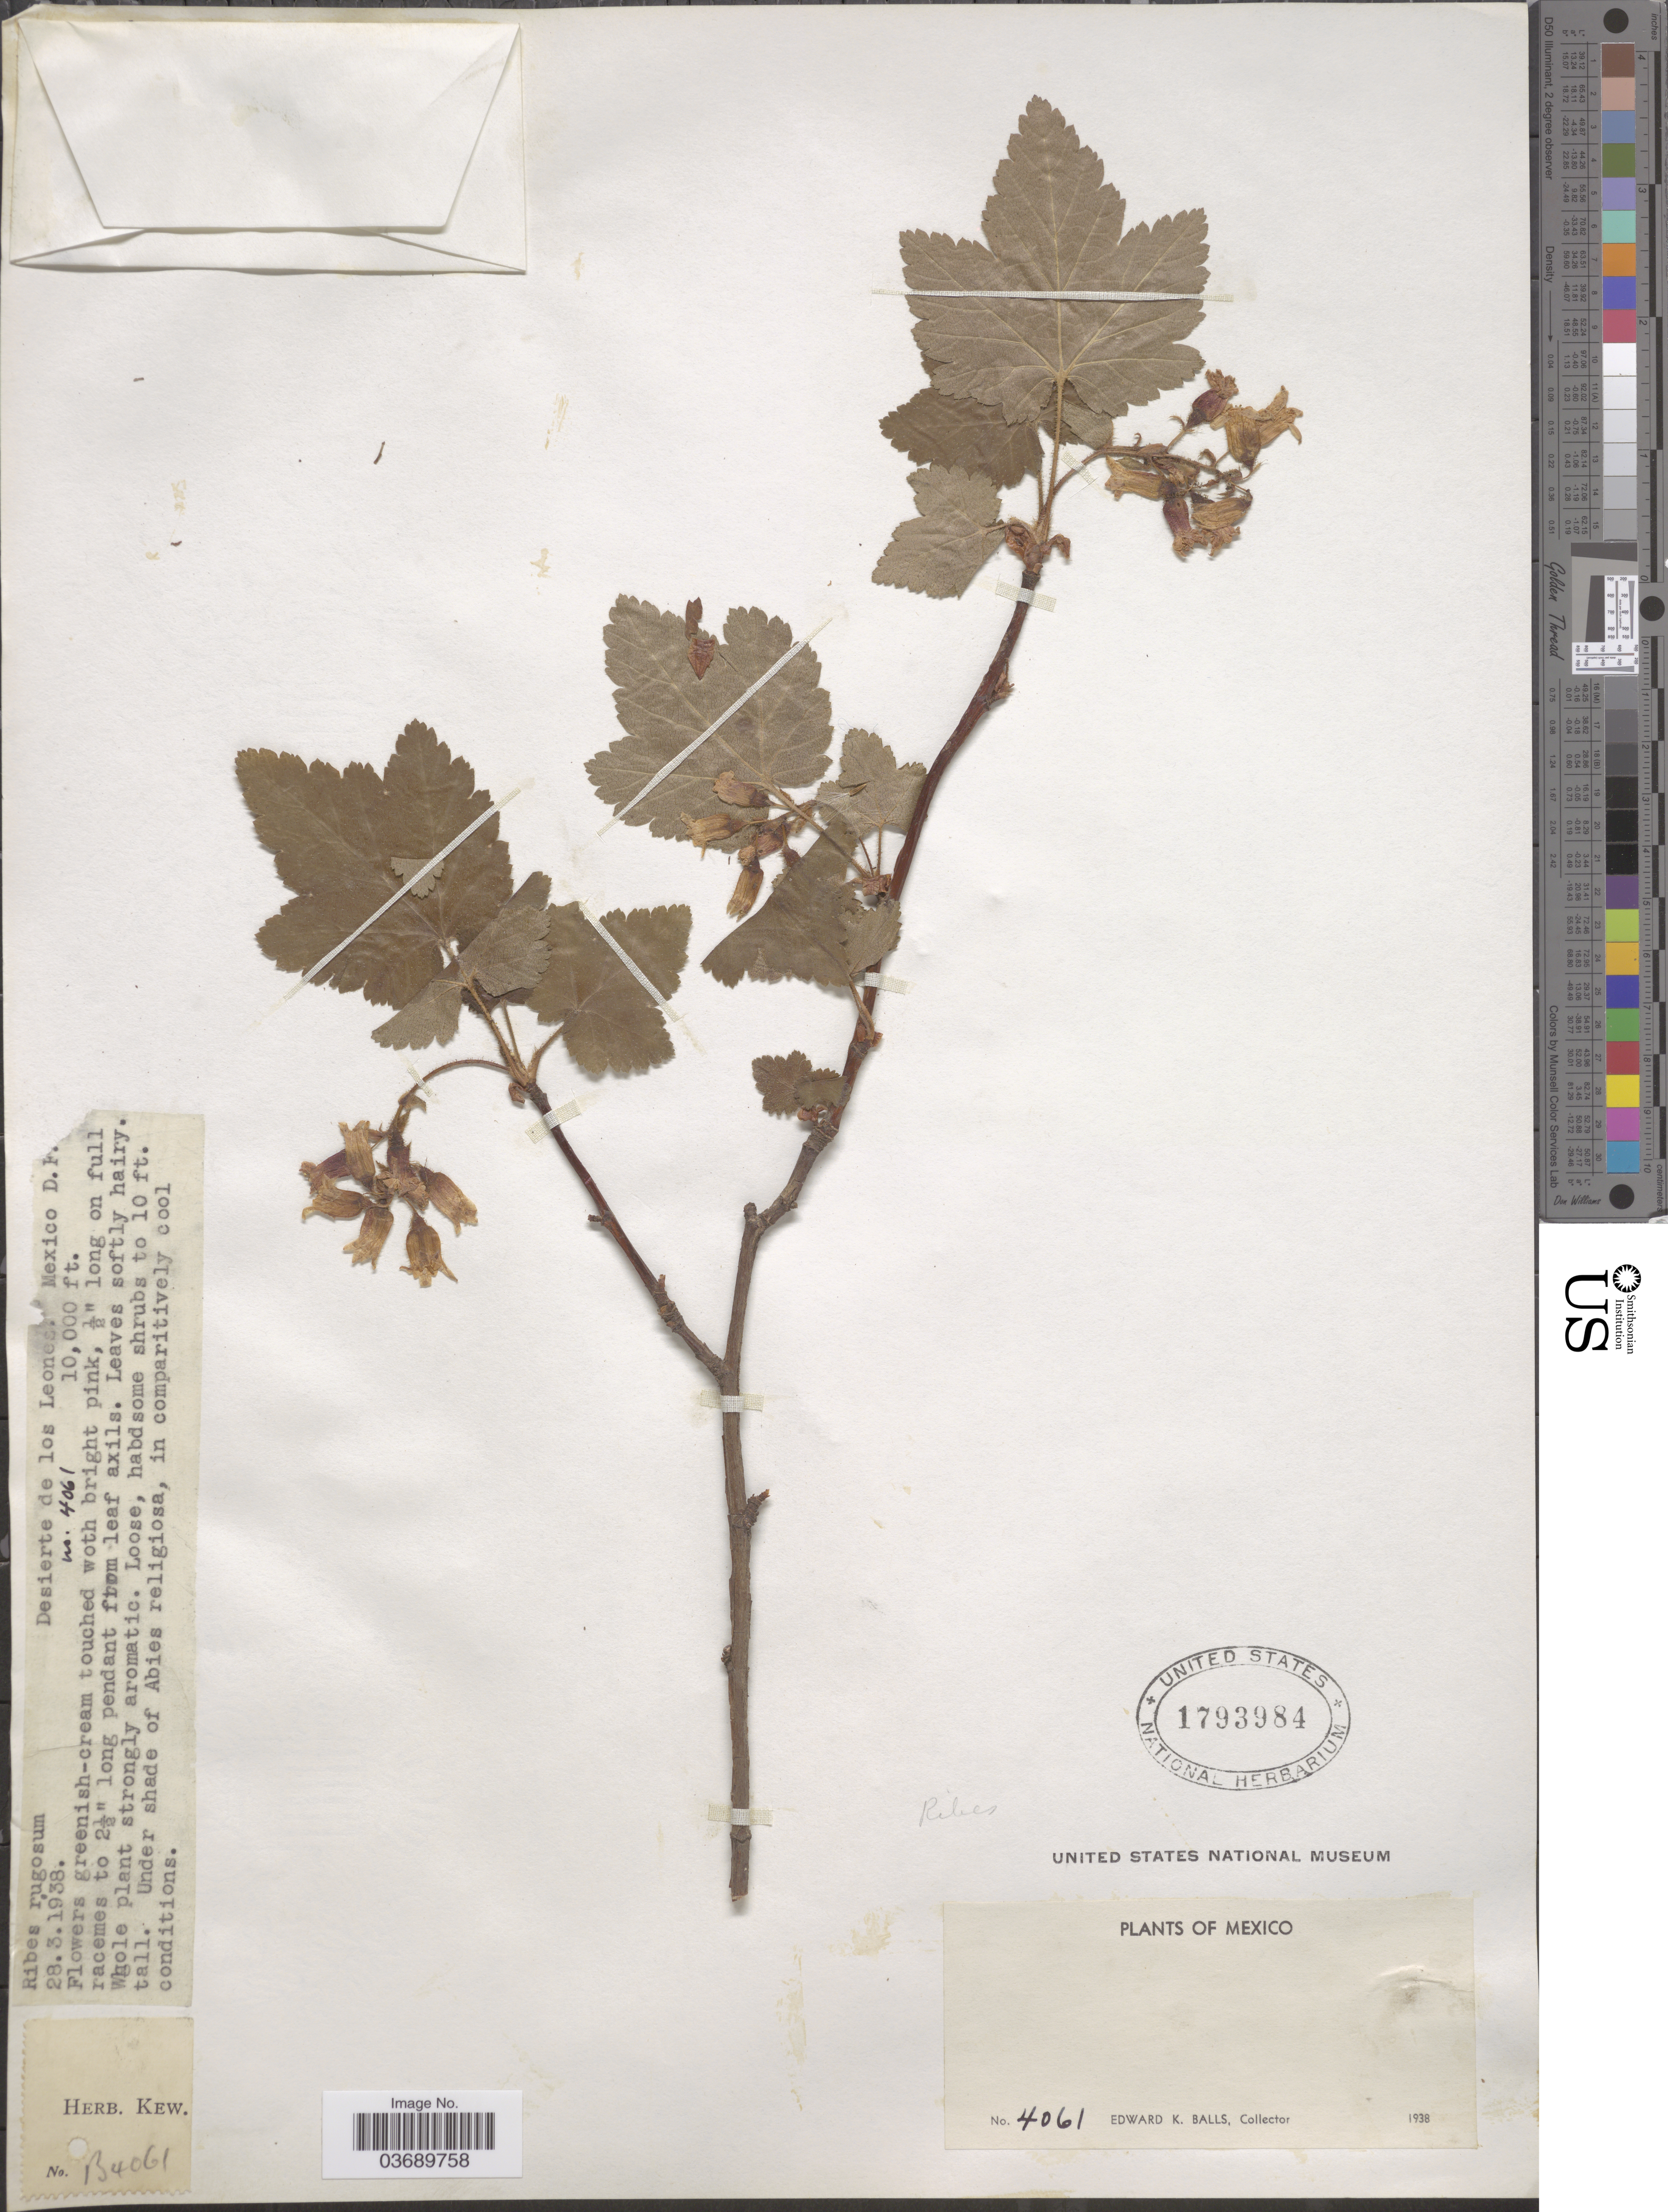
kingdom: Plantae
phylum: Tracheophyta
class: Magnoliopsida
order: Saxifragales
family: Grossulariaceae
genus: Ribes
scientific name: Ribes rugosum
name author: Coville & Rose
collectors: E. K. Balls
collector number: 4061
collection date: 1938-03-28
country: Mexico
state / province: Distrito Federal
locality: Desierte de los Leones.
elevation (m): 3048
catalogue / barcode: US 1793984